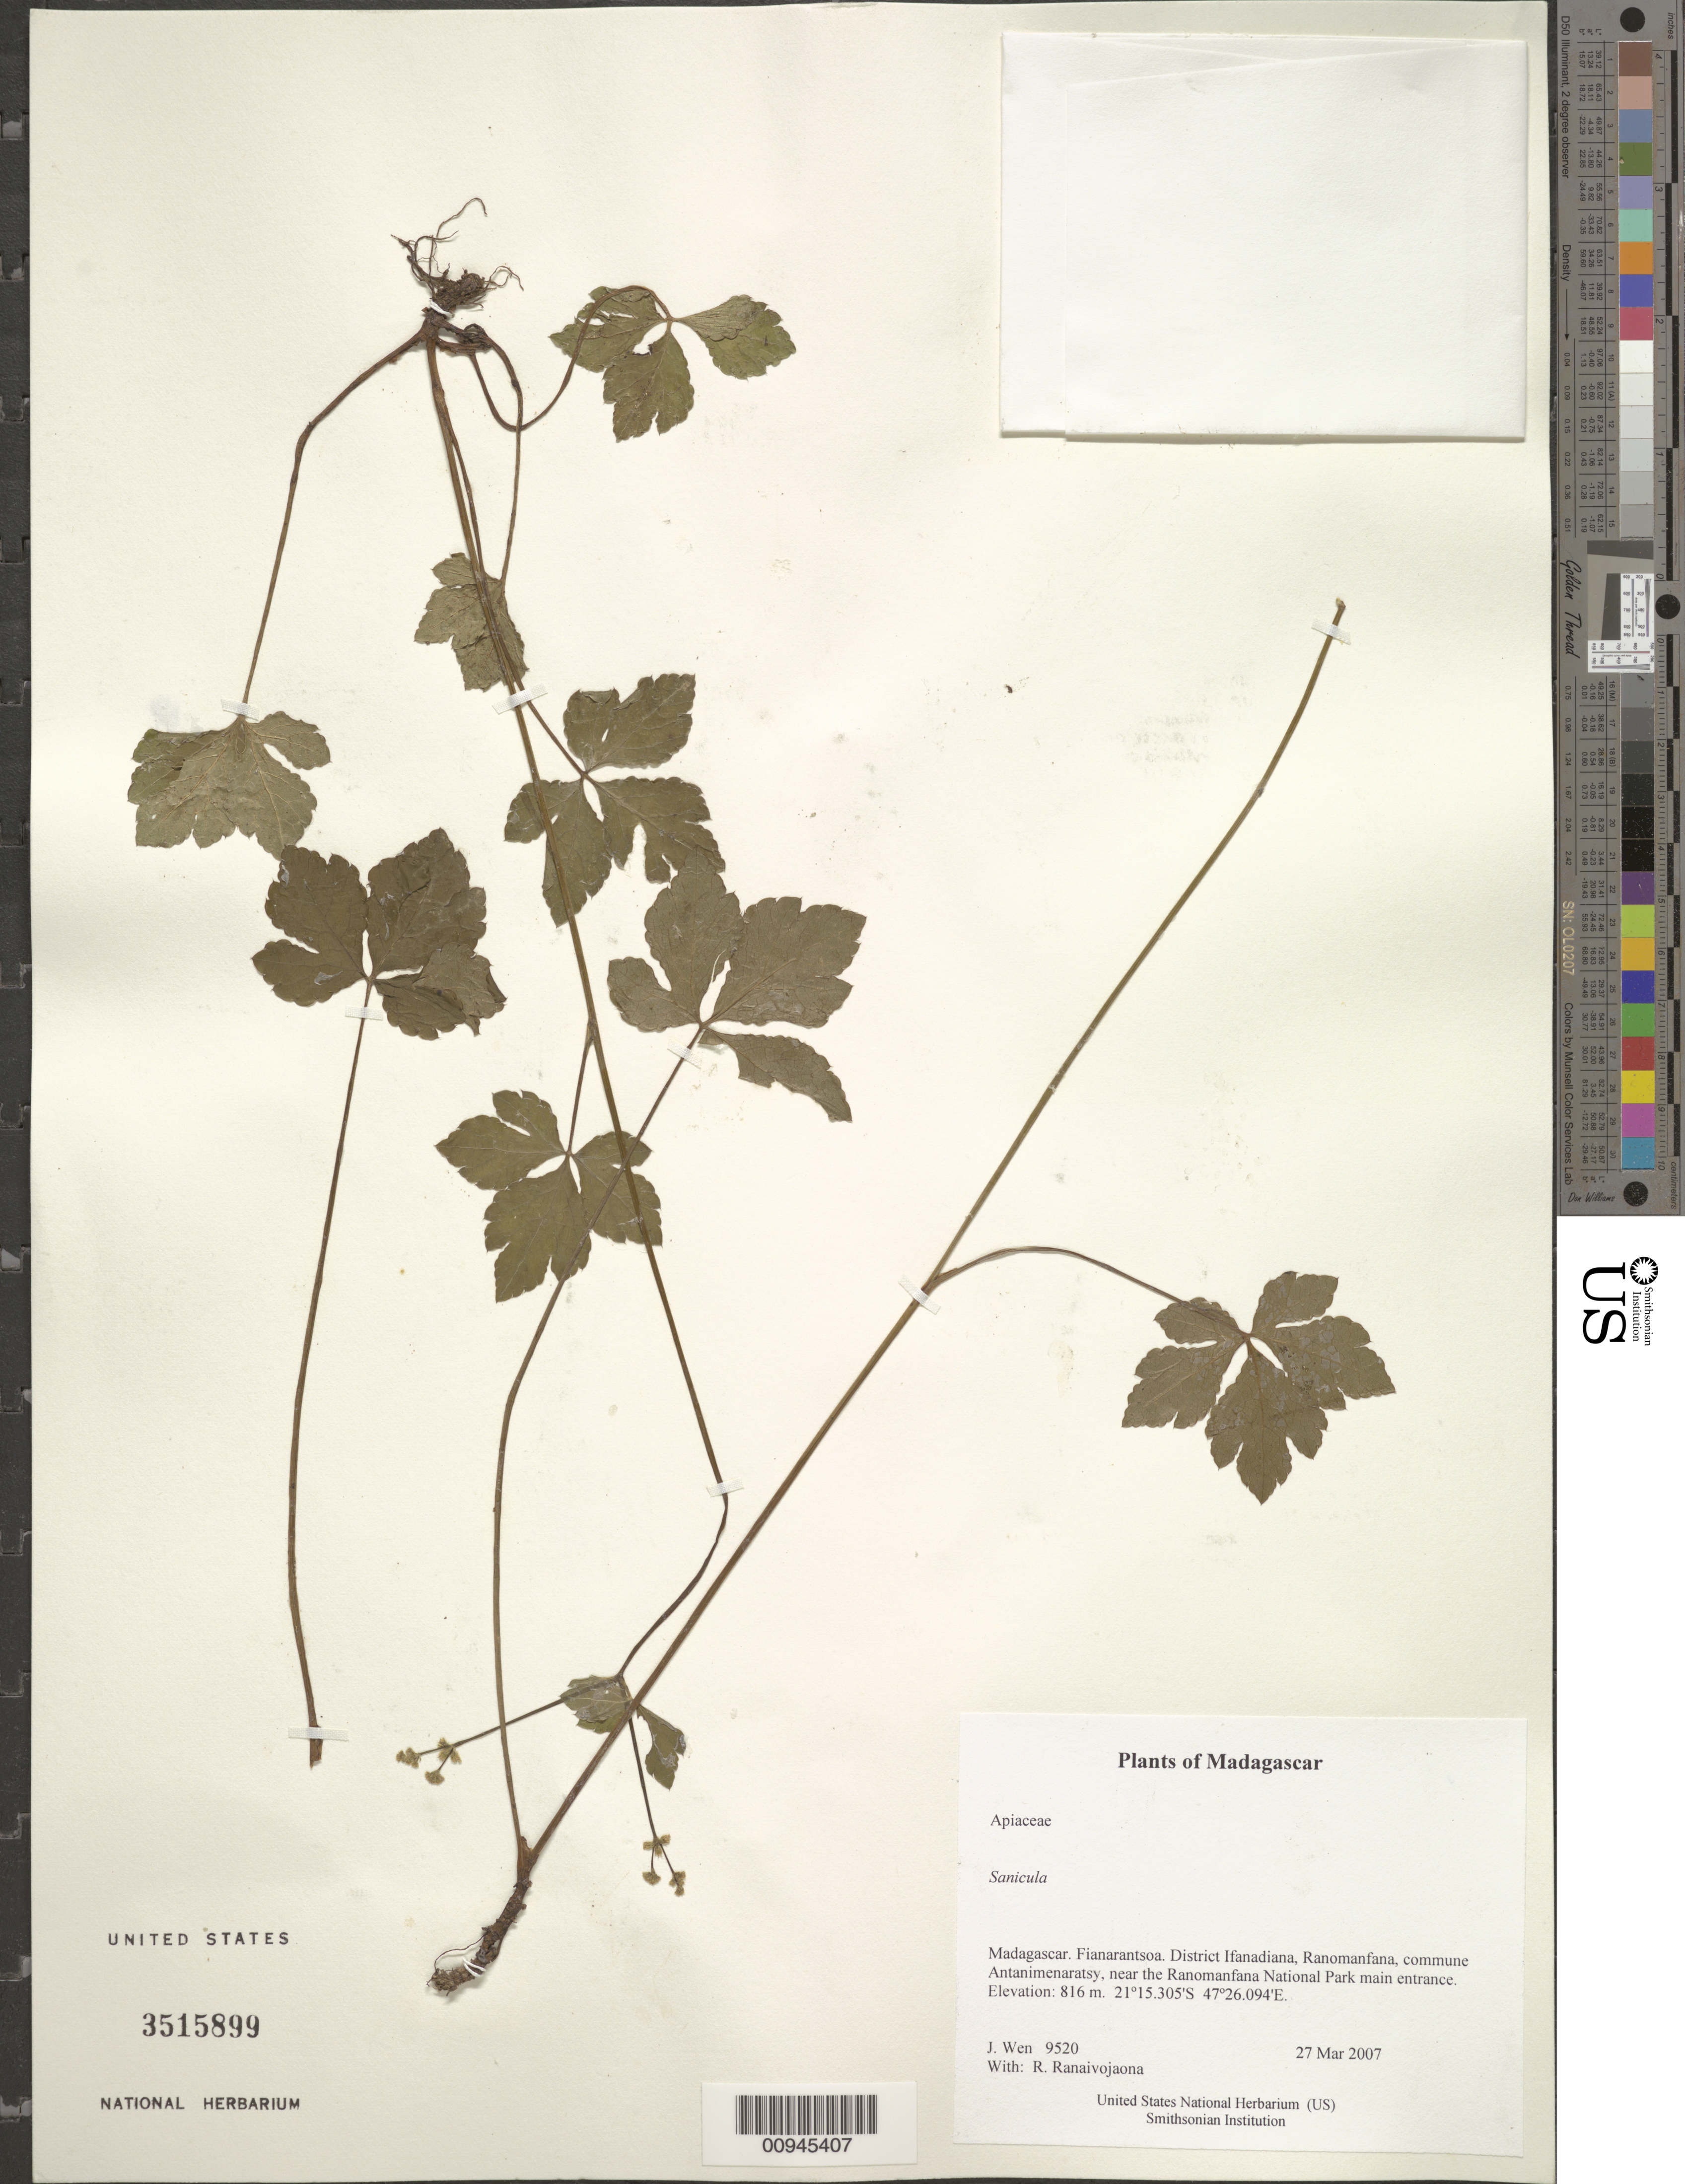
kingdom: Plantae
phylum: Tracheophyta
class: Magnoliopsida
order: Apiales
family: Apiaceae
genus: Sanicula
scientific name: Sanicula sp.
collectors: J. Wen & R. Ranaivojaona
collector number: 9520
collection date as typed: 27 Mar 2007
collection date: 2007-03-27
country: Madagascar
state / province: Vatovavy Fitovinany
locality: District Ifanadiana, Ranomanfana, commune Antanimenaratsy, near the Ranomanfana National Park main entrance.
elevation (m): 816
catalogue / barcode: US 3515899